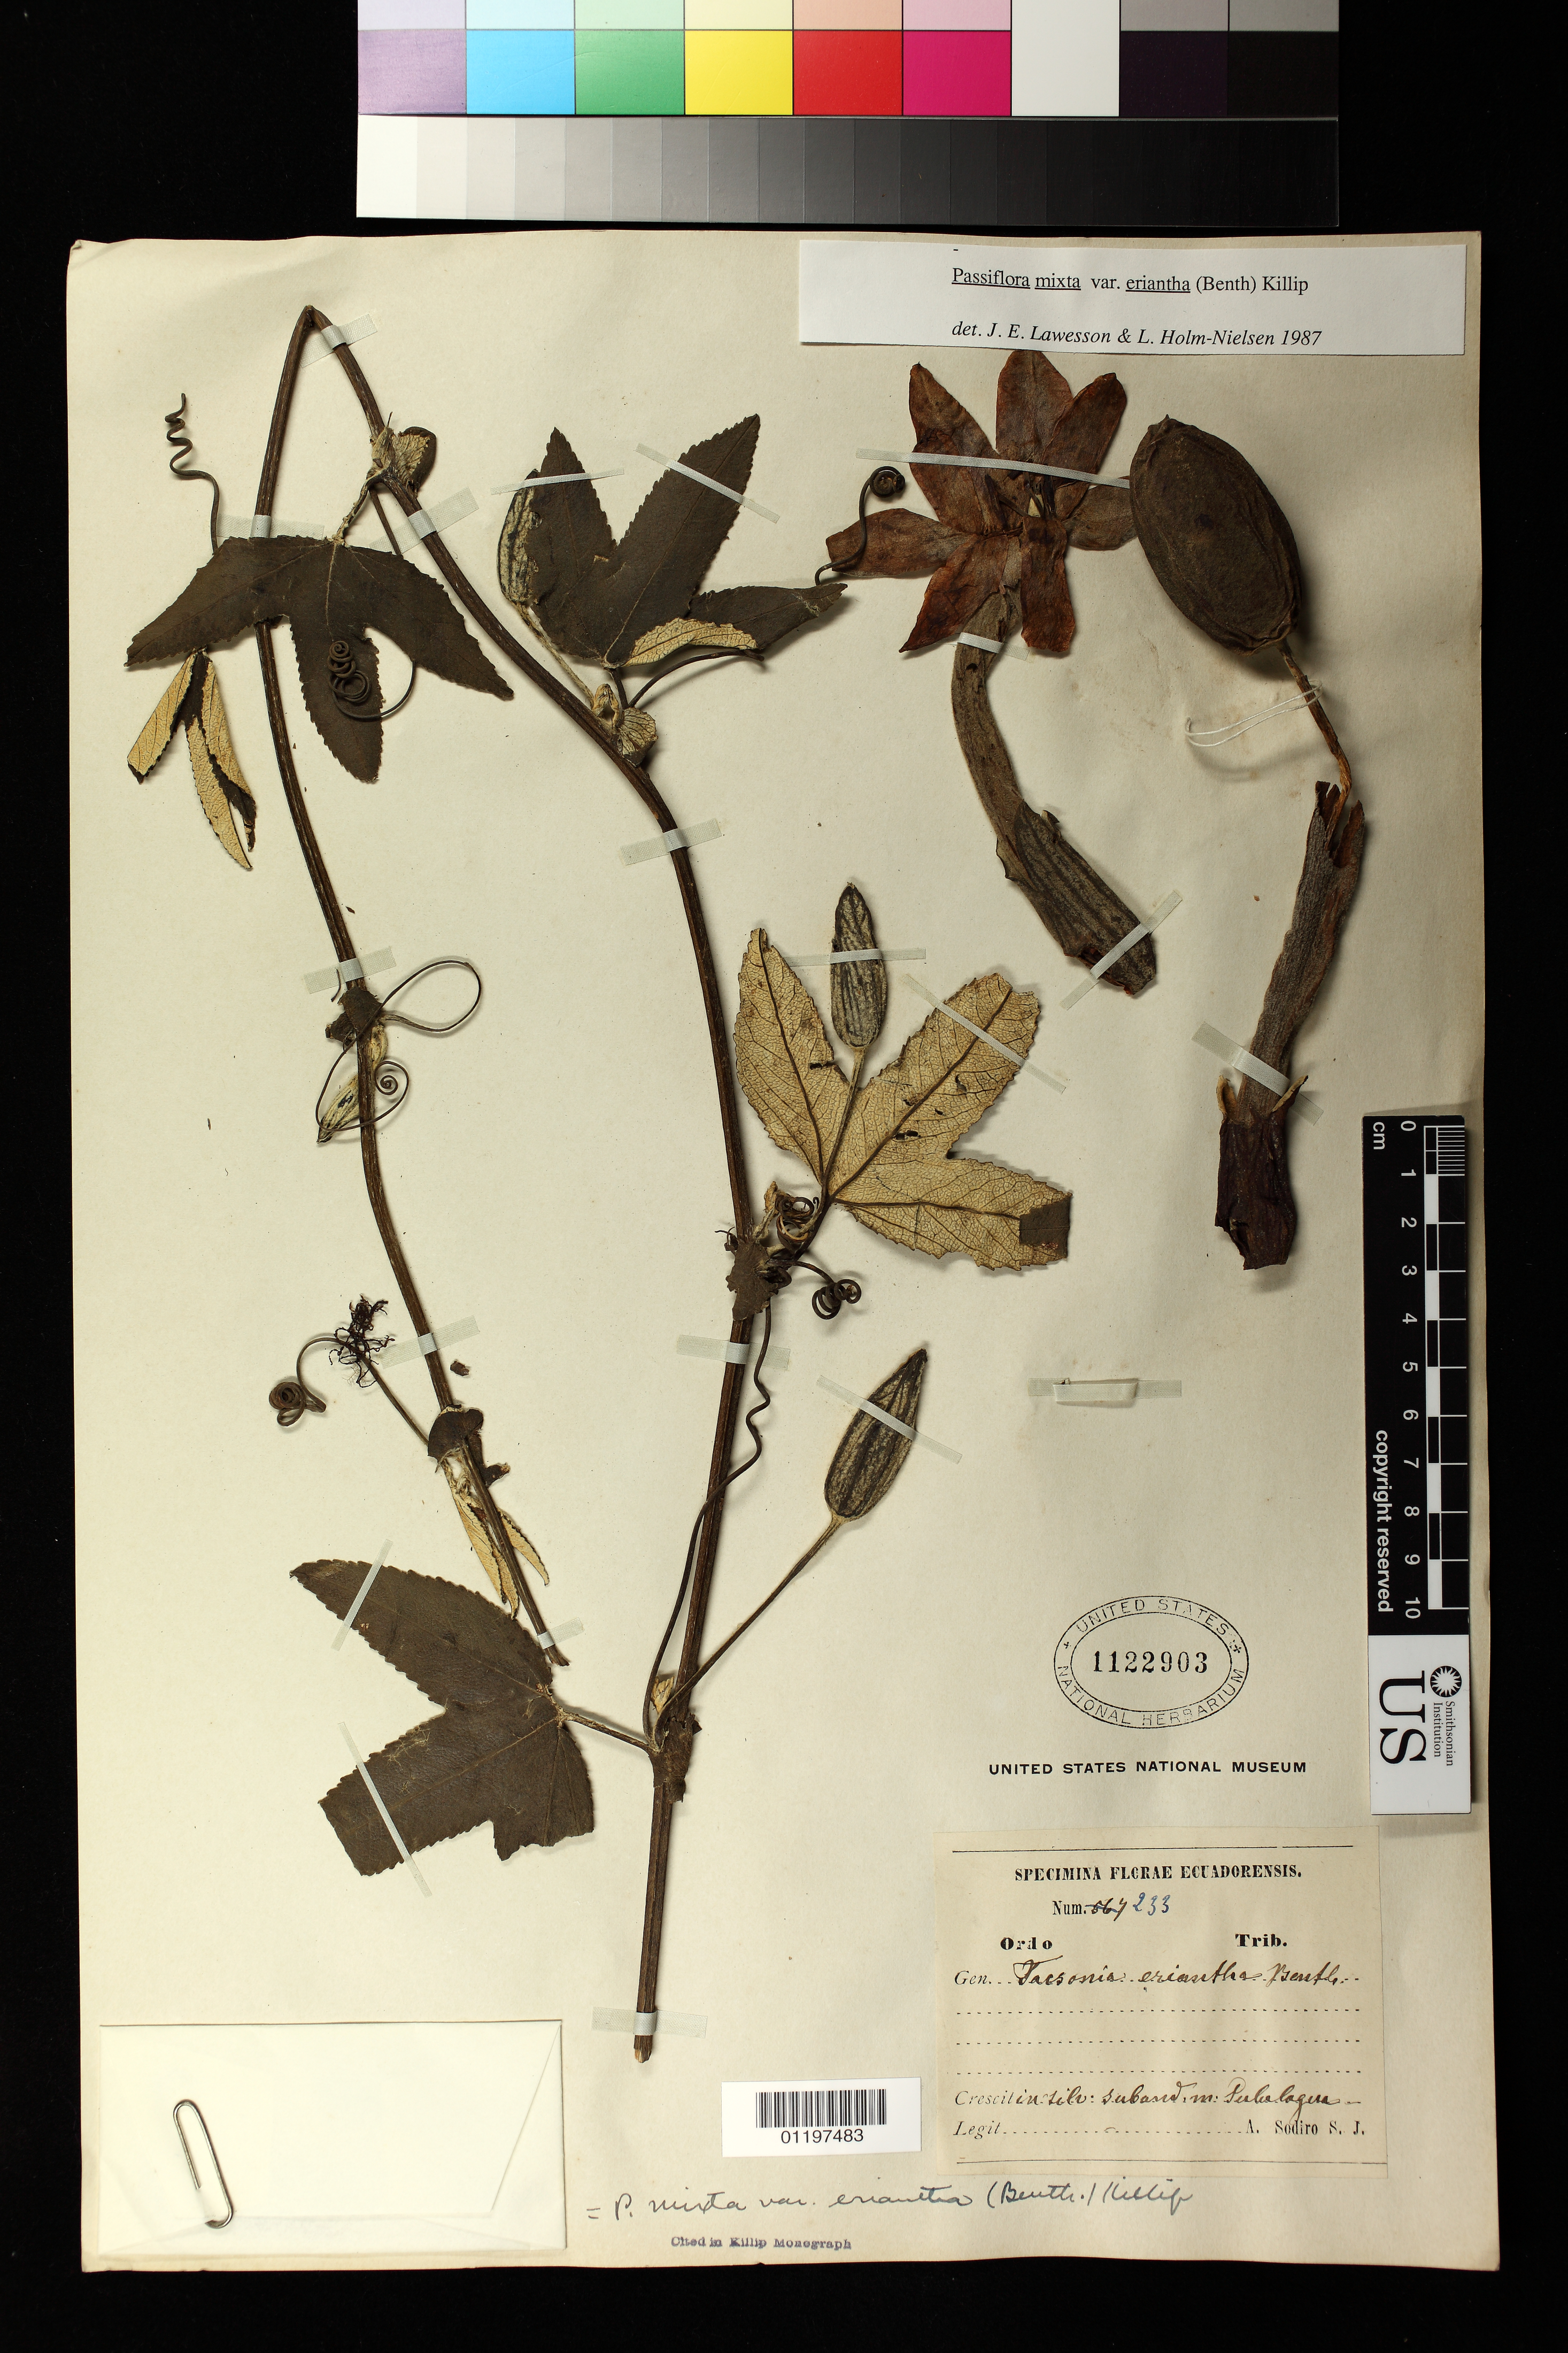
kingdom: Plantae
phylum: Tracheophyta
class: Magnoliopsida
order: Malpighiales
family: Passifloraceae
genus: Passiflora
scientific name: Passiflora eriantha var. mixta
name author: (Benth.) Killip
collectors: A. Sodiro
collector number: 233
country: Ecuador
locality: Crescit in Silv. suband. m. Pululagesa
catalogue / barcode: US 1122903